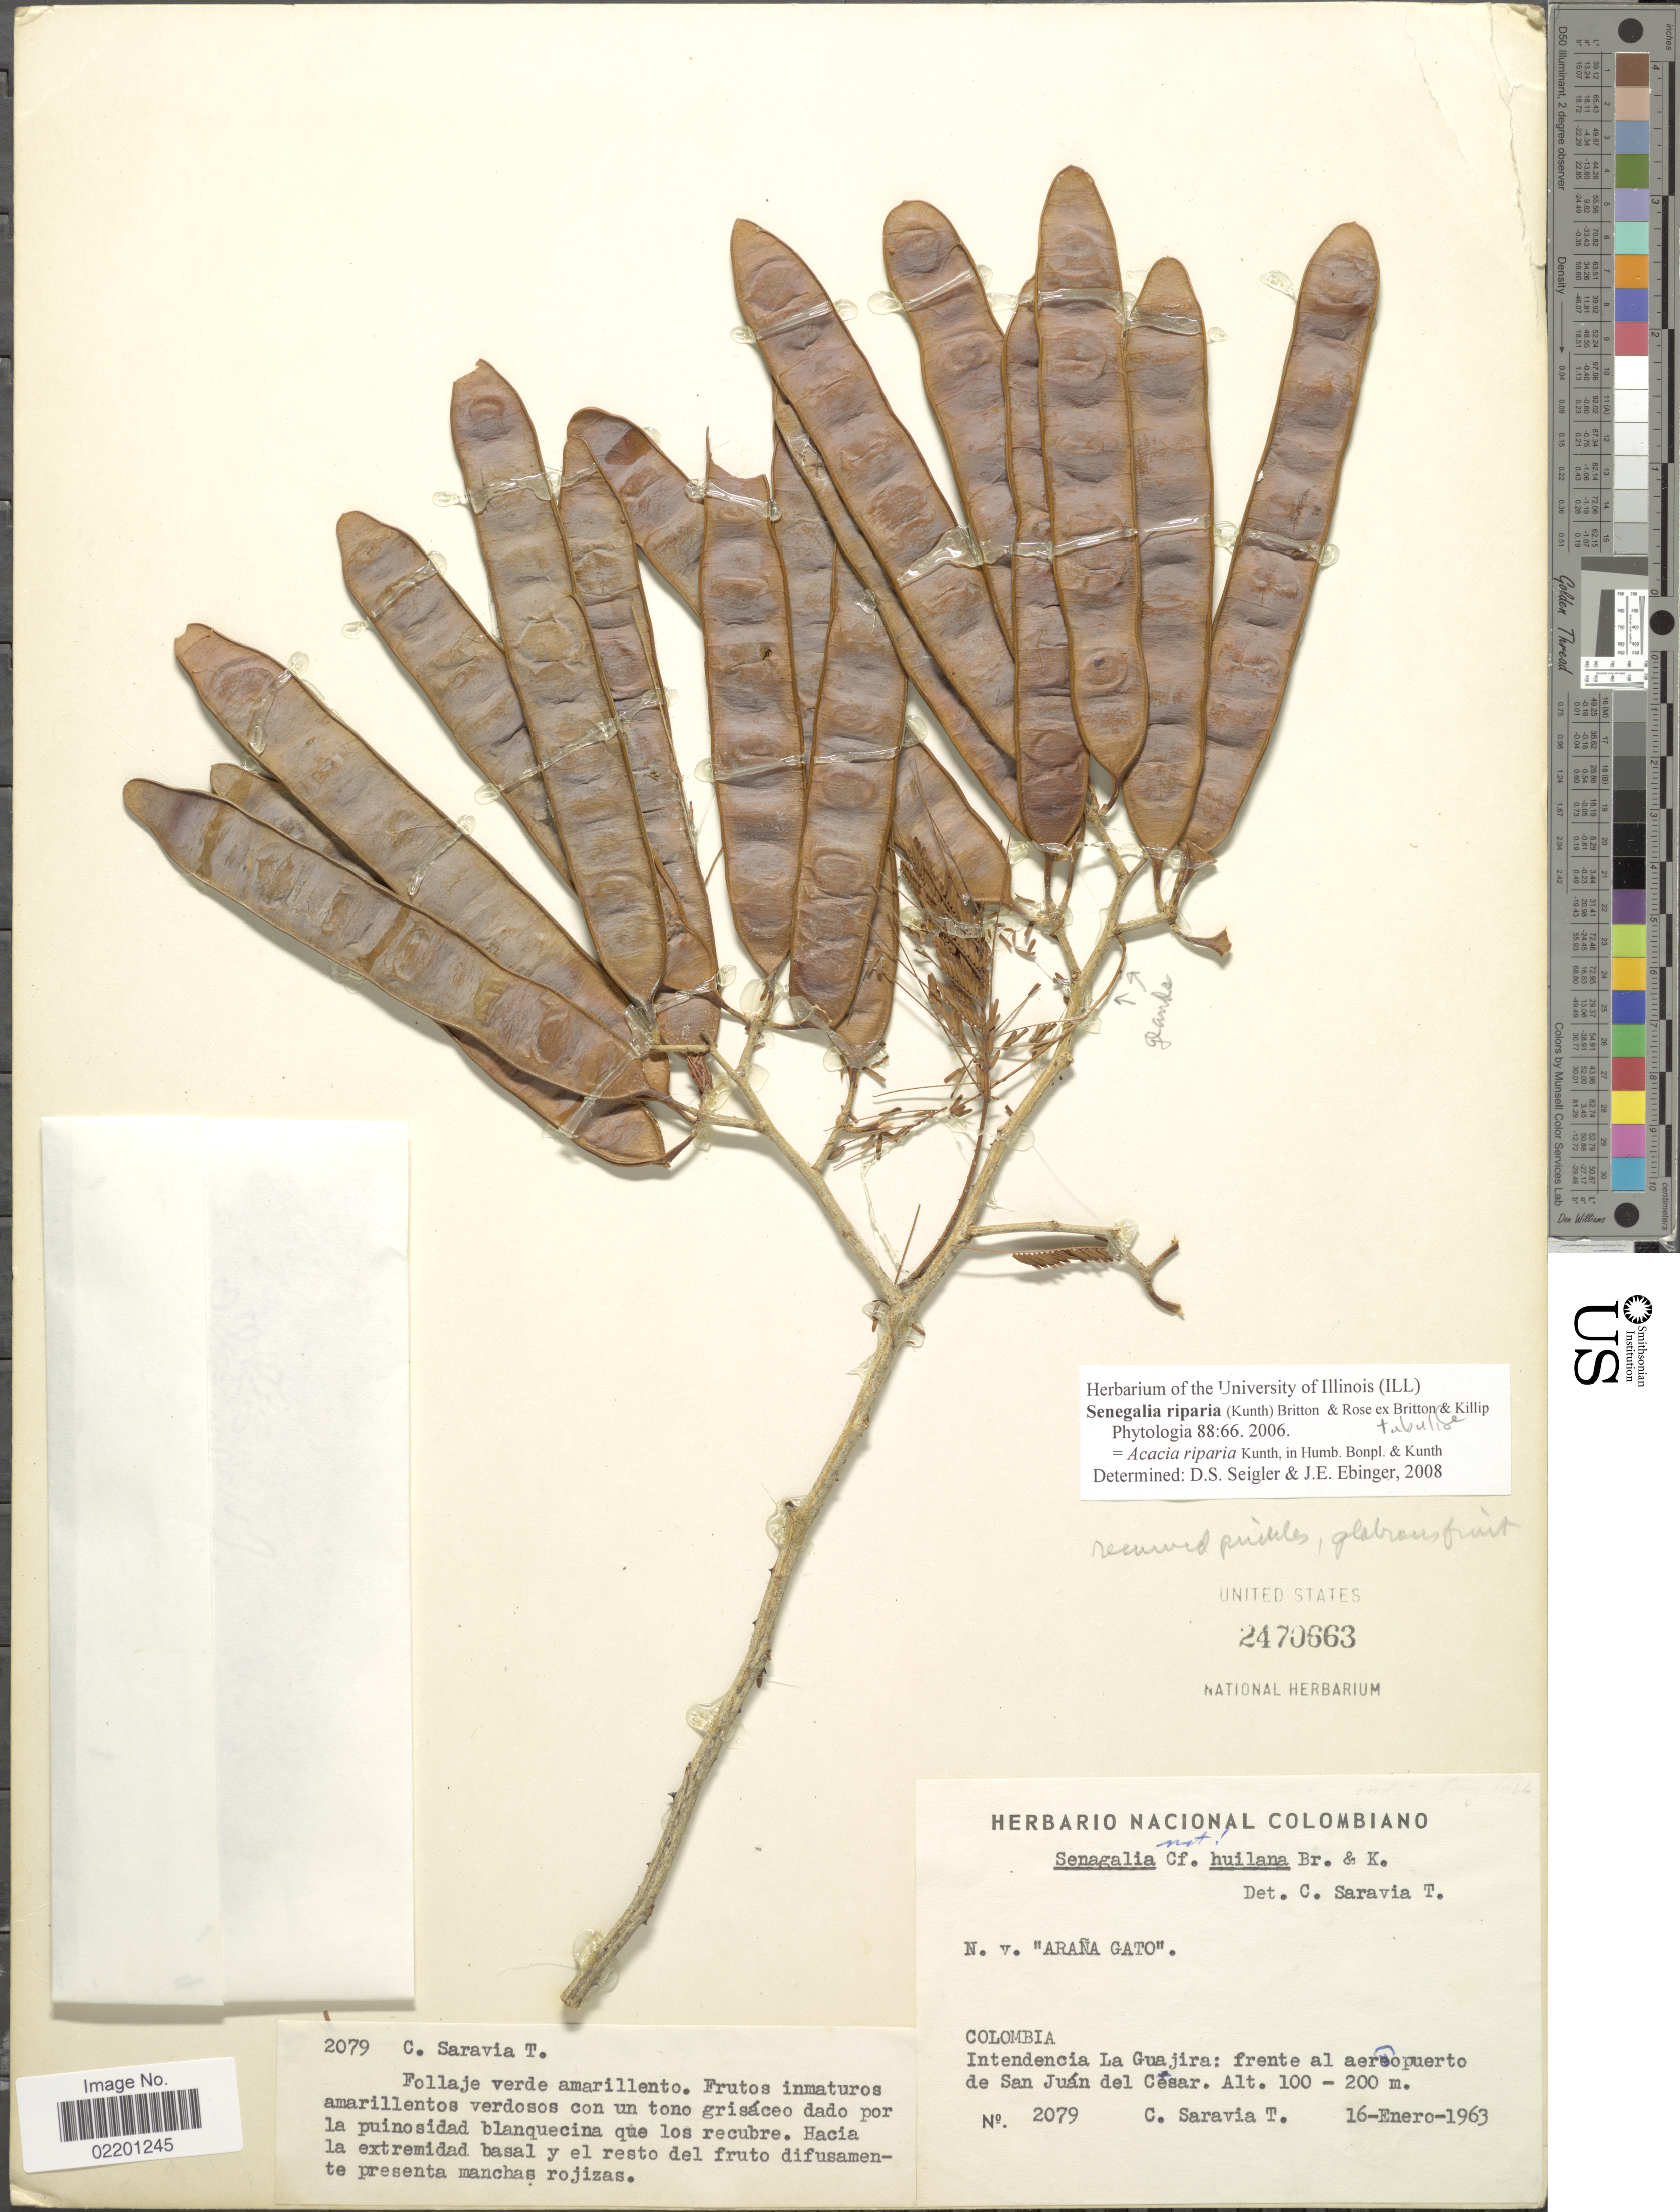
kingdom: Plantae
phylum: Tracheophyta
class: Magnoliopsida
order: Fabales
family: Fabaceae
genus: Senegalia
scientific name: Senegalia riparia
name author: (Kunth) Britton & Rose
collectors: C. Saravia T.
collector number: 2079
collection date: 1963-01-16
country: Colombia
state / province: La Guajira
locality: Intendencia La Guarija: frente al aeropuerto de San Juan del Cesar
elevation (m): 100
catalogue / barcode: US 2470663